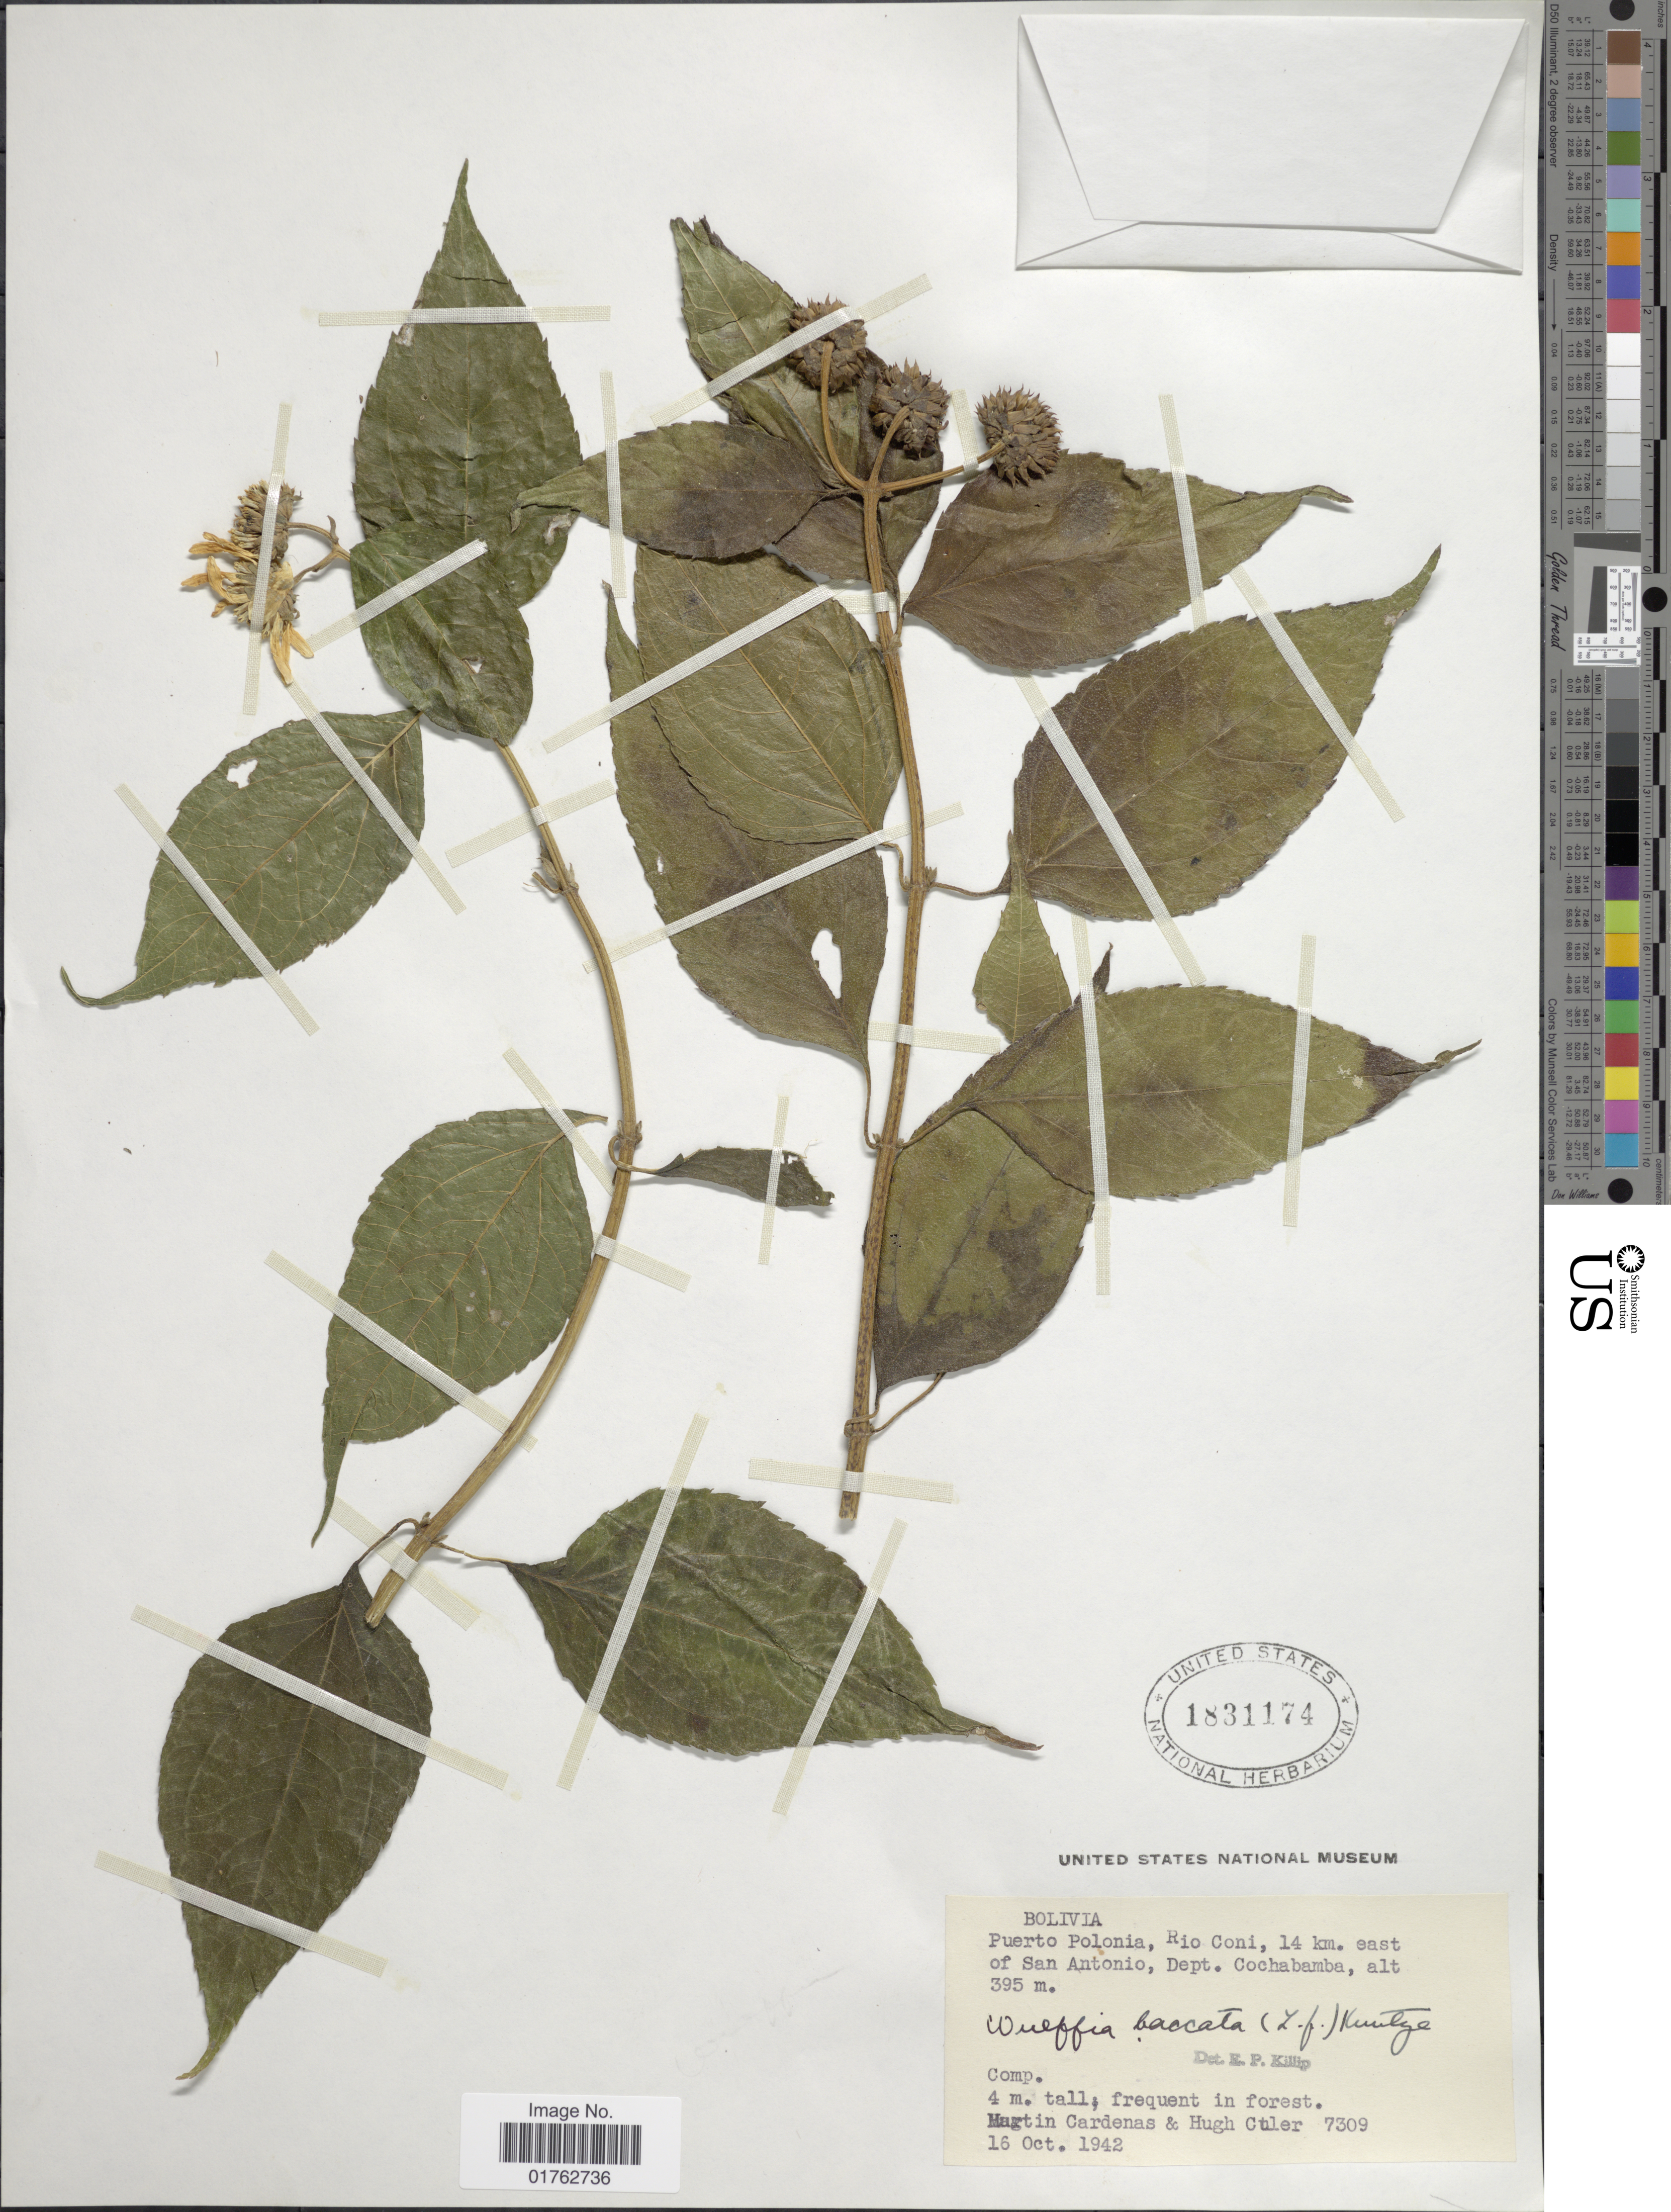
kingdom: Plantae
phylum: Tracheophyta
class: Magnoliopsida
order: Asterales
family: Asteraceae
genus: Wulffia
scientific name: Wulffia baccata var. baccata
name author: (L.) Kuntze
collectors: M. Cárdenas & H. C. Cutler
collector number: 7309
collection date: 1942-10-16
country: Bolivia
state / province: Cochabamba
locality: Puerto Polonia, Rio Coni, 14 km. east of San Antonio, Dept. Cochabamba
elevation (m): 395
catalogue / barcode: US 1831174